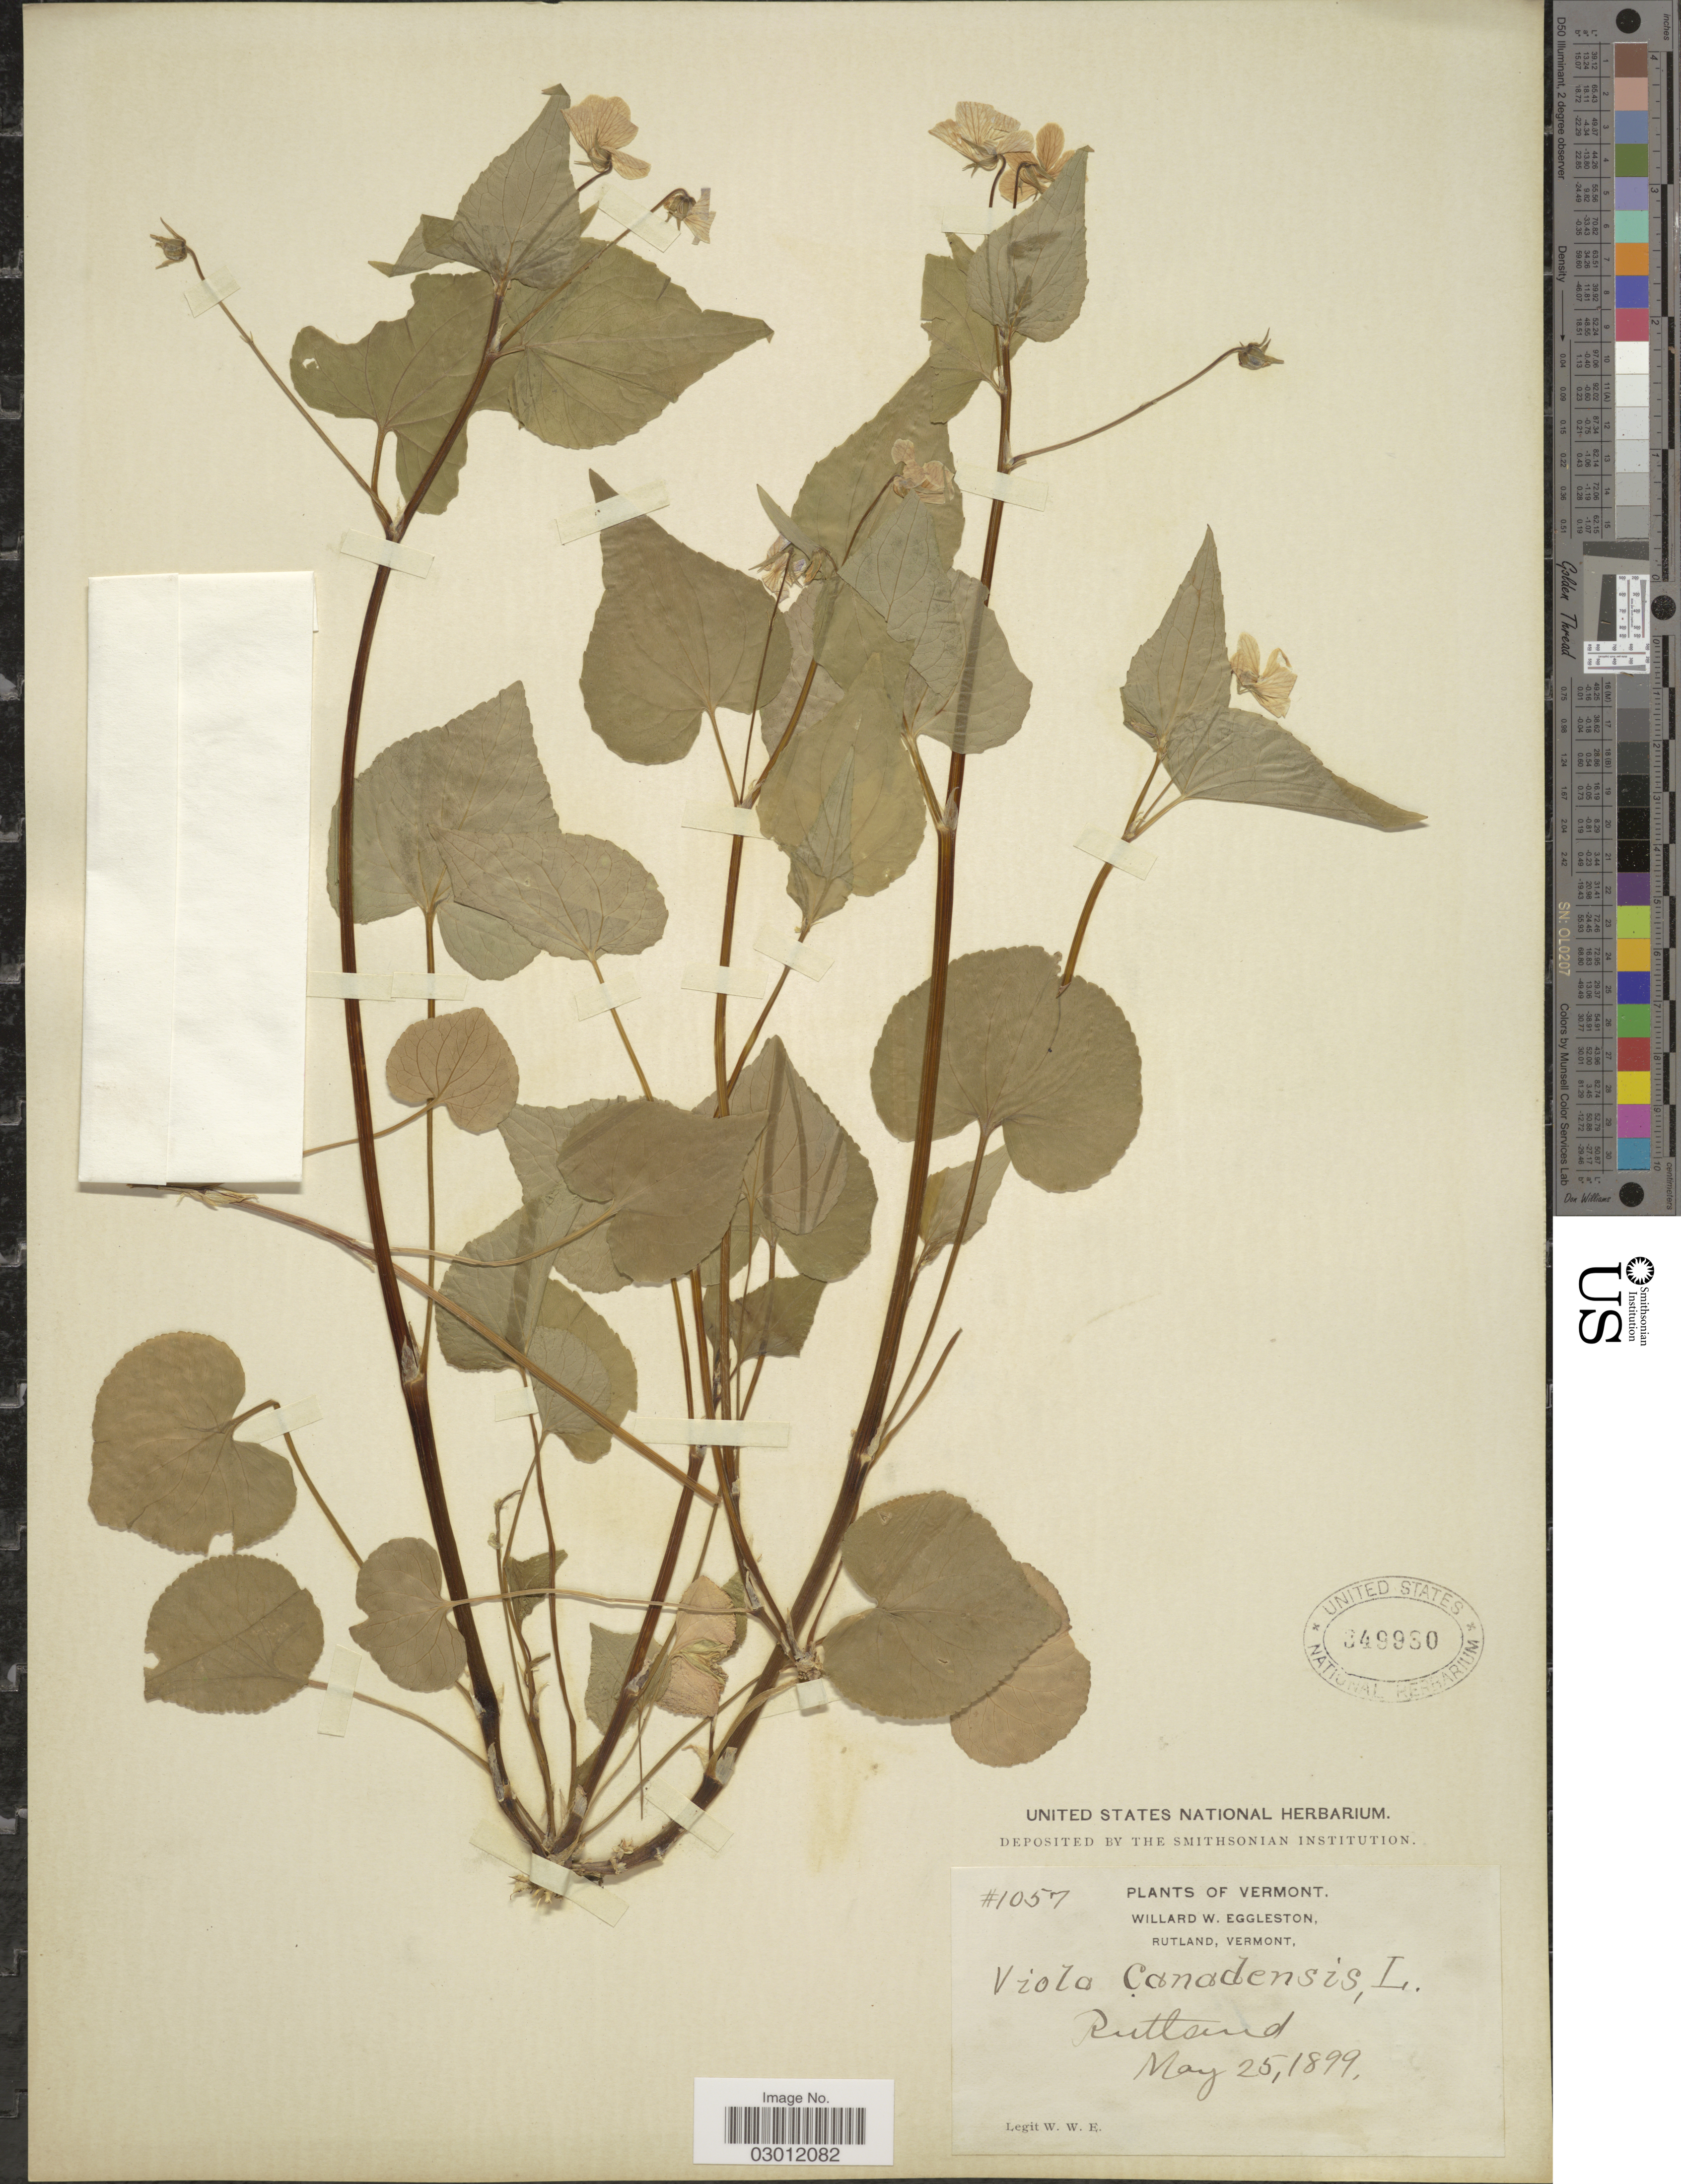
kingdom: Plantae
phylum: Tracheophyta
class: Magnoliopsida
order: Malpighiales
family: Violaceae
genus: Viola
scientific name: Viola canadensis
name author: L.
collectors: W. W. Eggleston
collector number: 1057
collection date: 1899-05-25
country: United States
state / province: Vermont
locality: Rutland, Vermont.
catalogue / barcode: US 349980